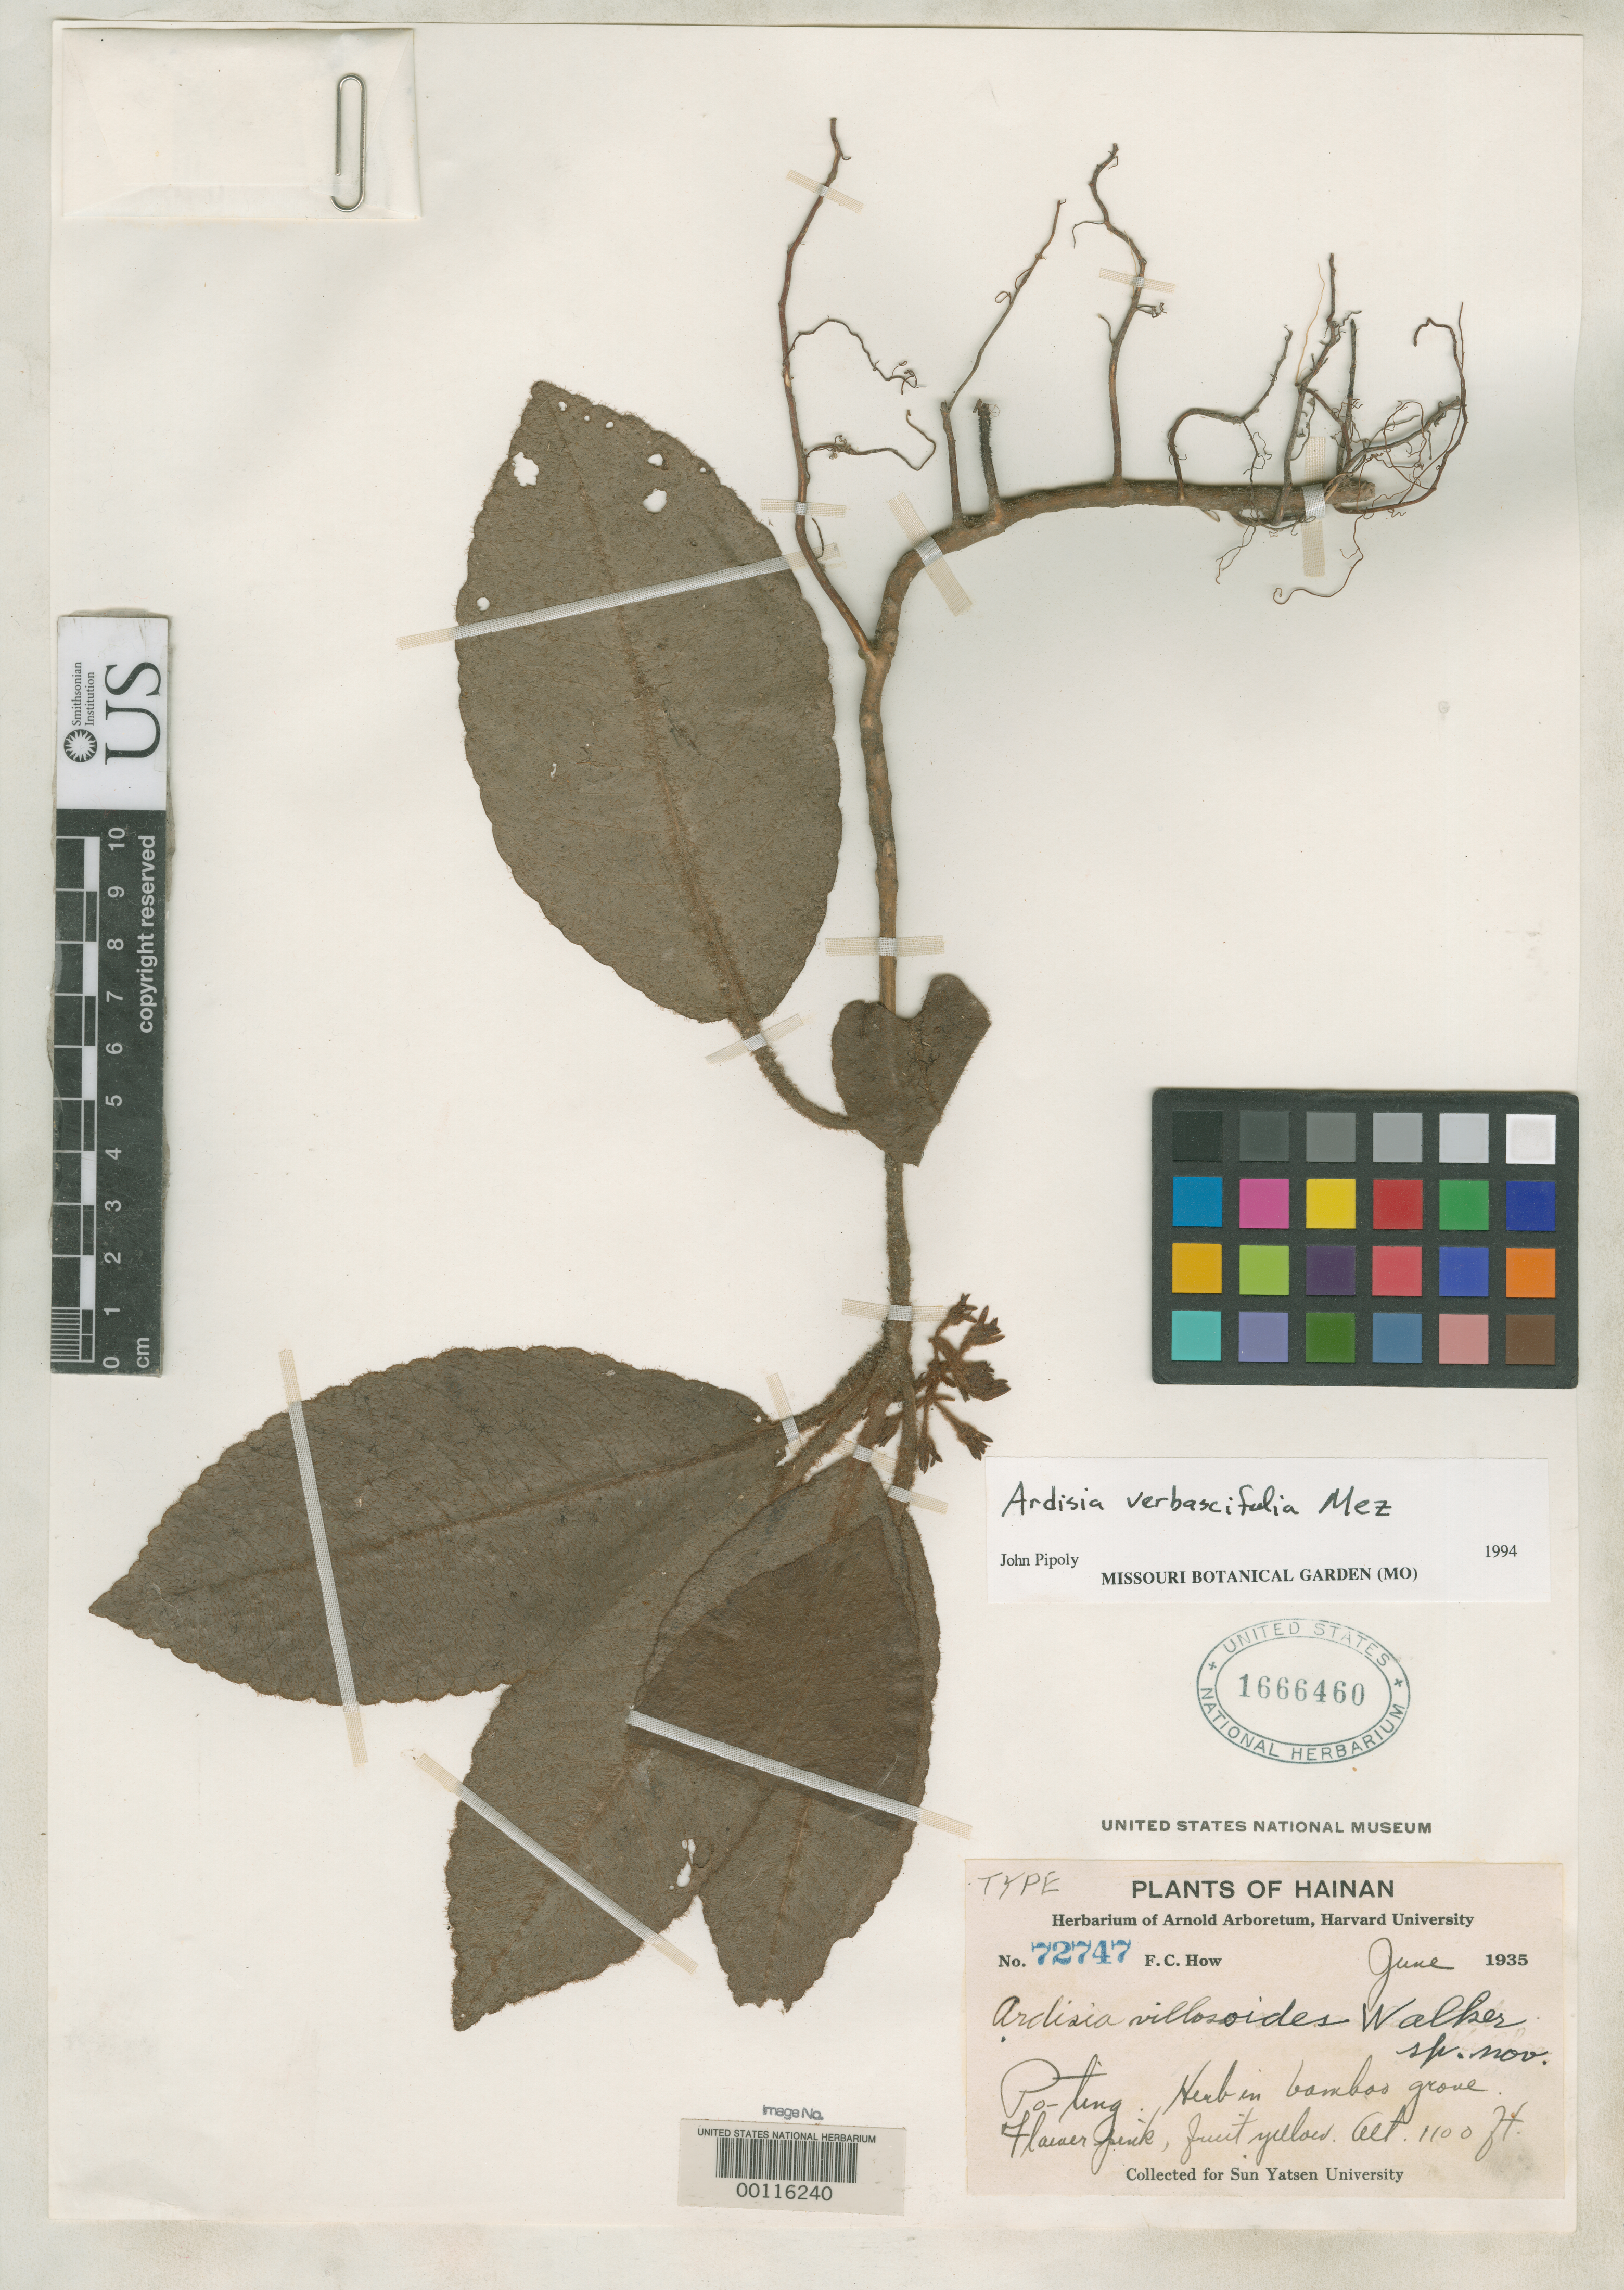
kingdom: Plantae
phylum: Tracheophyta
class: Magnoliopsida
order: Ericales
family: Primulaceae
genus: Ardisia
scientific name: Ardisia villosoides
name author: E. Walker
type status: Holotype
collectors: F. How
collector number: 72747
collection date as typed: Jun 1935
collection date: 1935-06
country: China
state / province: Hainan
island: Hainan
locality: Po-ting.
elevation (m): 350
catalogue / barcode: US 1666460